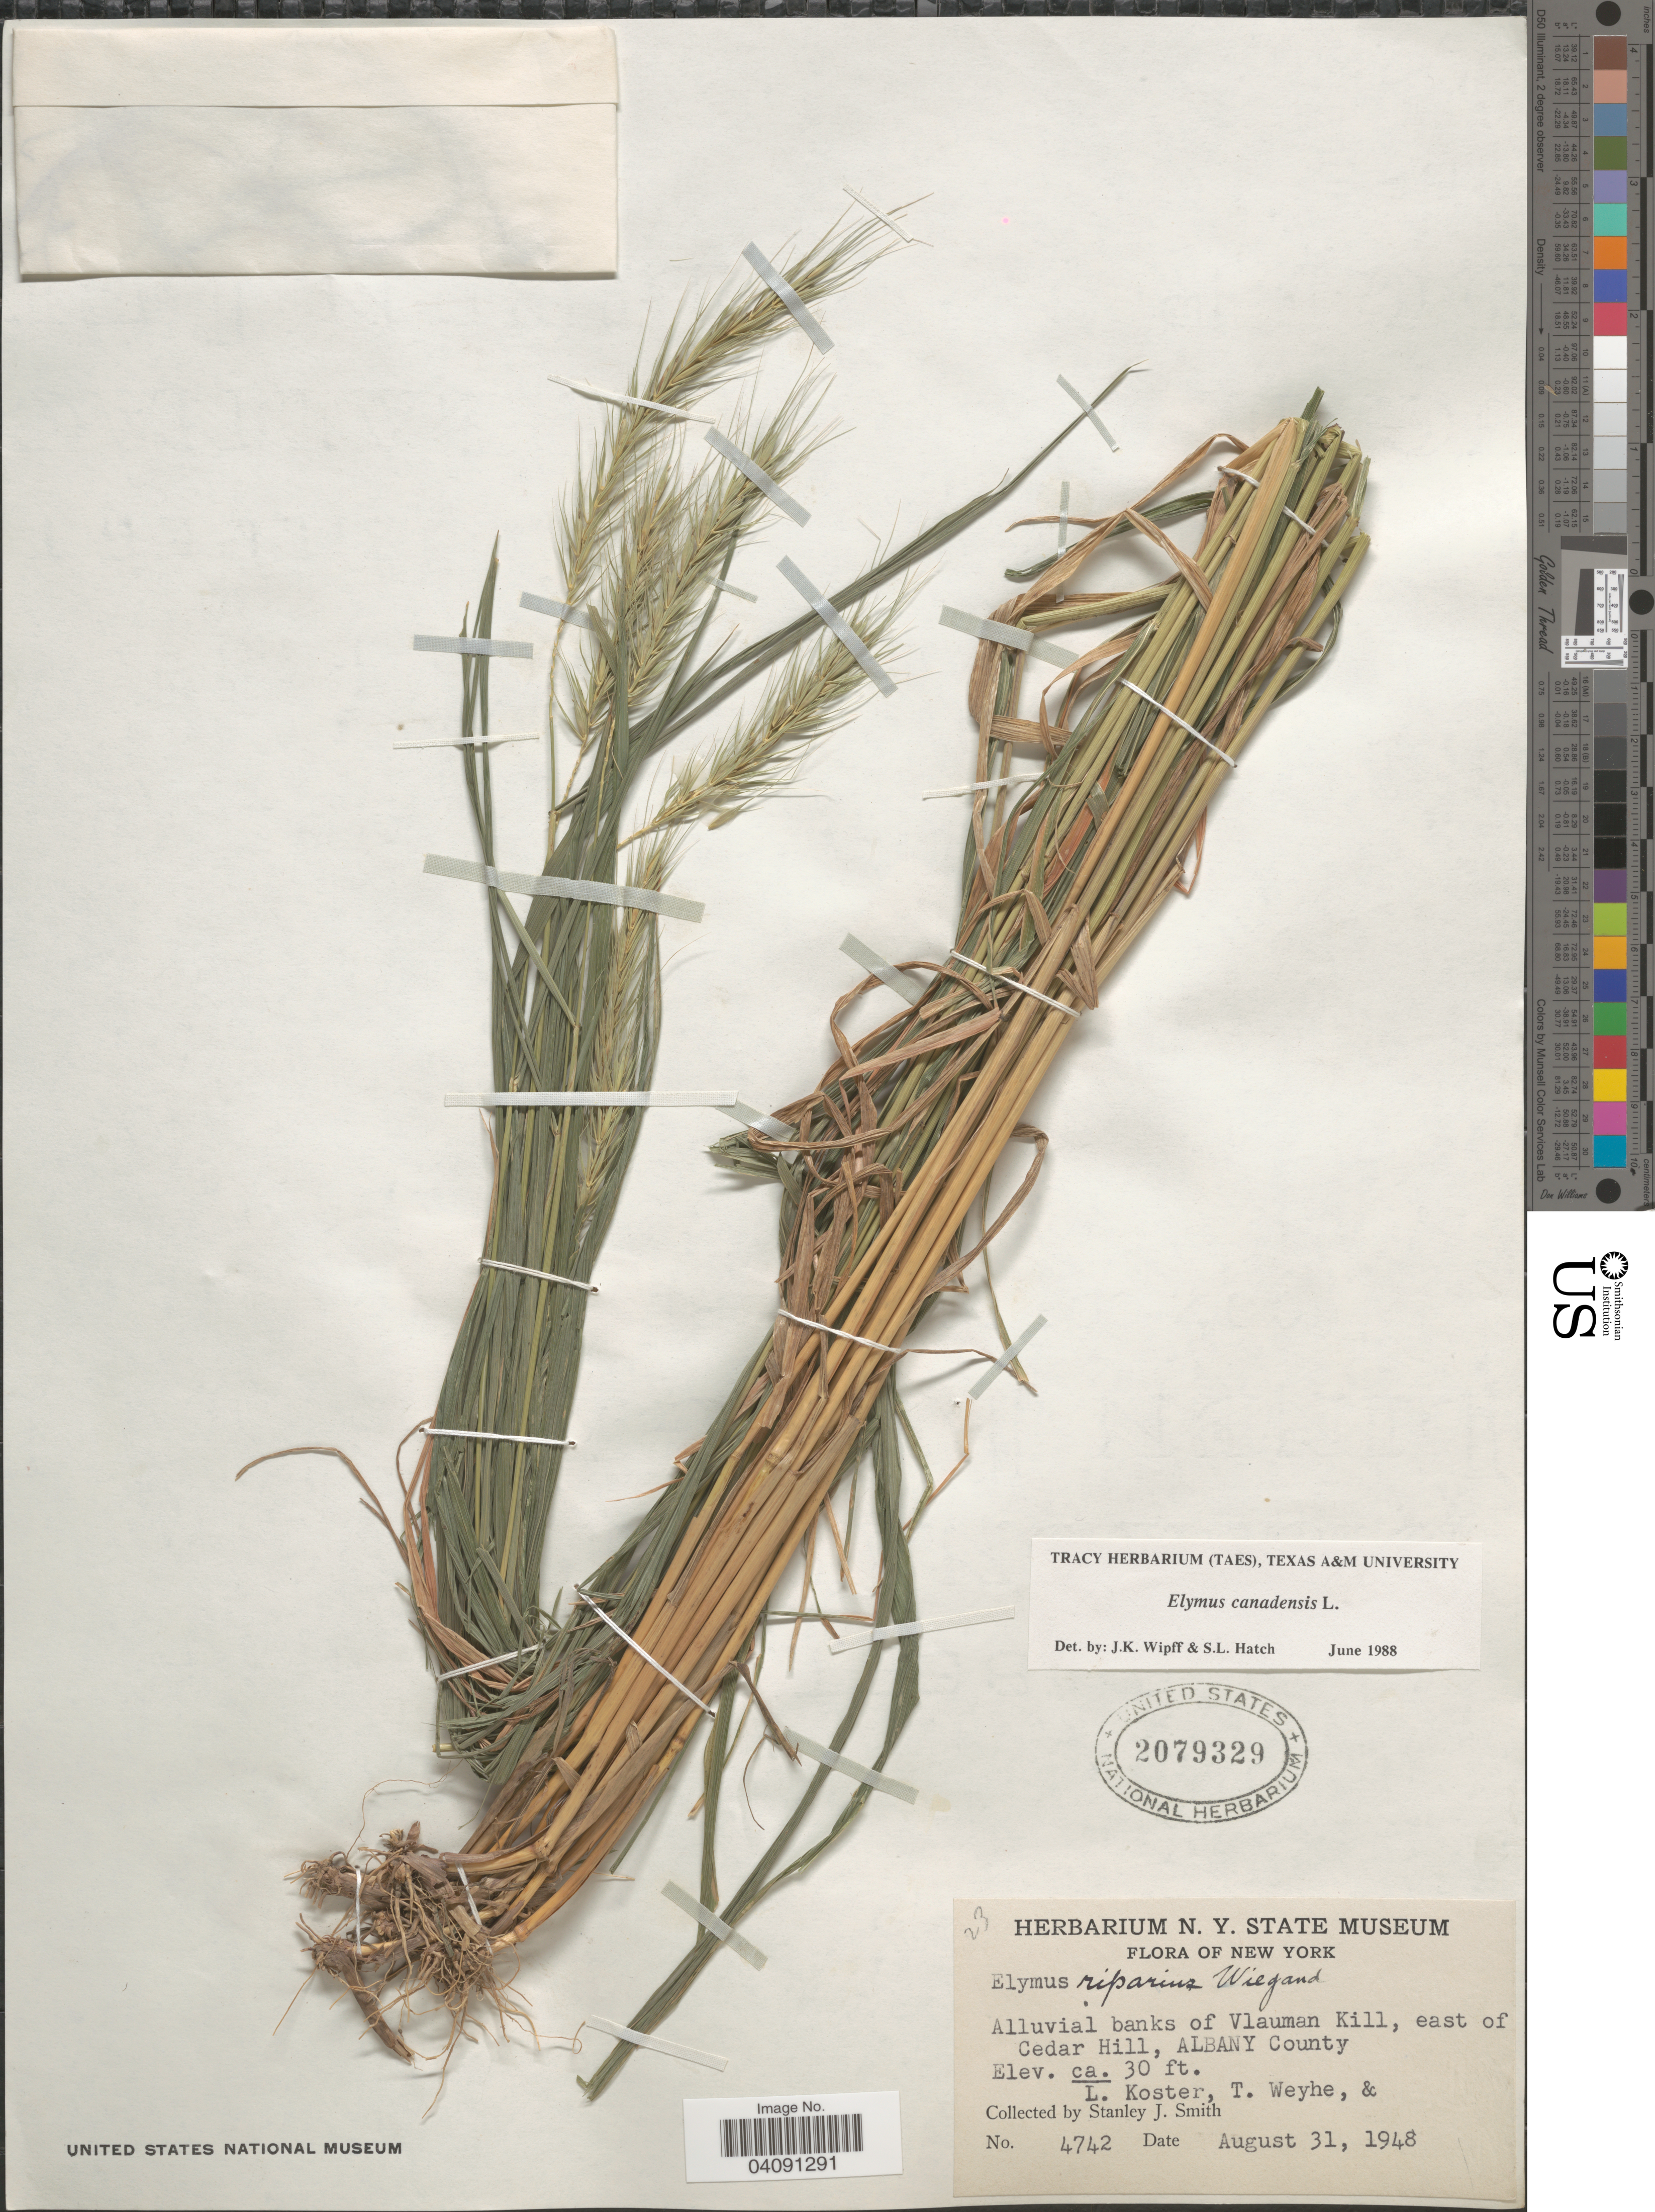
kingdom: Plantae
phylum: Tracheophyta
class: Liliopsida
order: Poales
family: Poaceae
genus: Elymus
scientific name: Elymus canadensis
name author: L.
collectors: L. Koster, T. Weyhe & S. Smith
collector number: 4742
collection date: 1948-08-31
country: United States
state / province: New York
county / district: Albany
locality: Alluvial banks of Vlauman Kill, east of Cedar Hill, Albany County.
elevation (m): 9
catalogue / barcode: US 2079329